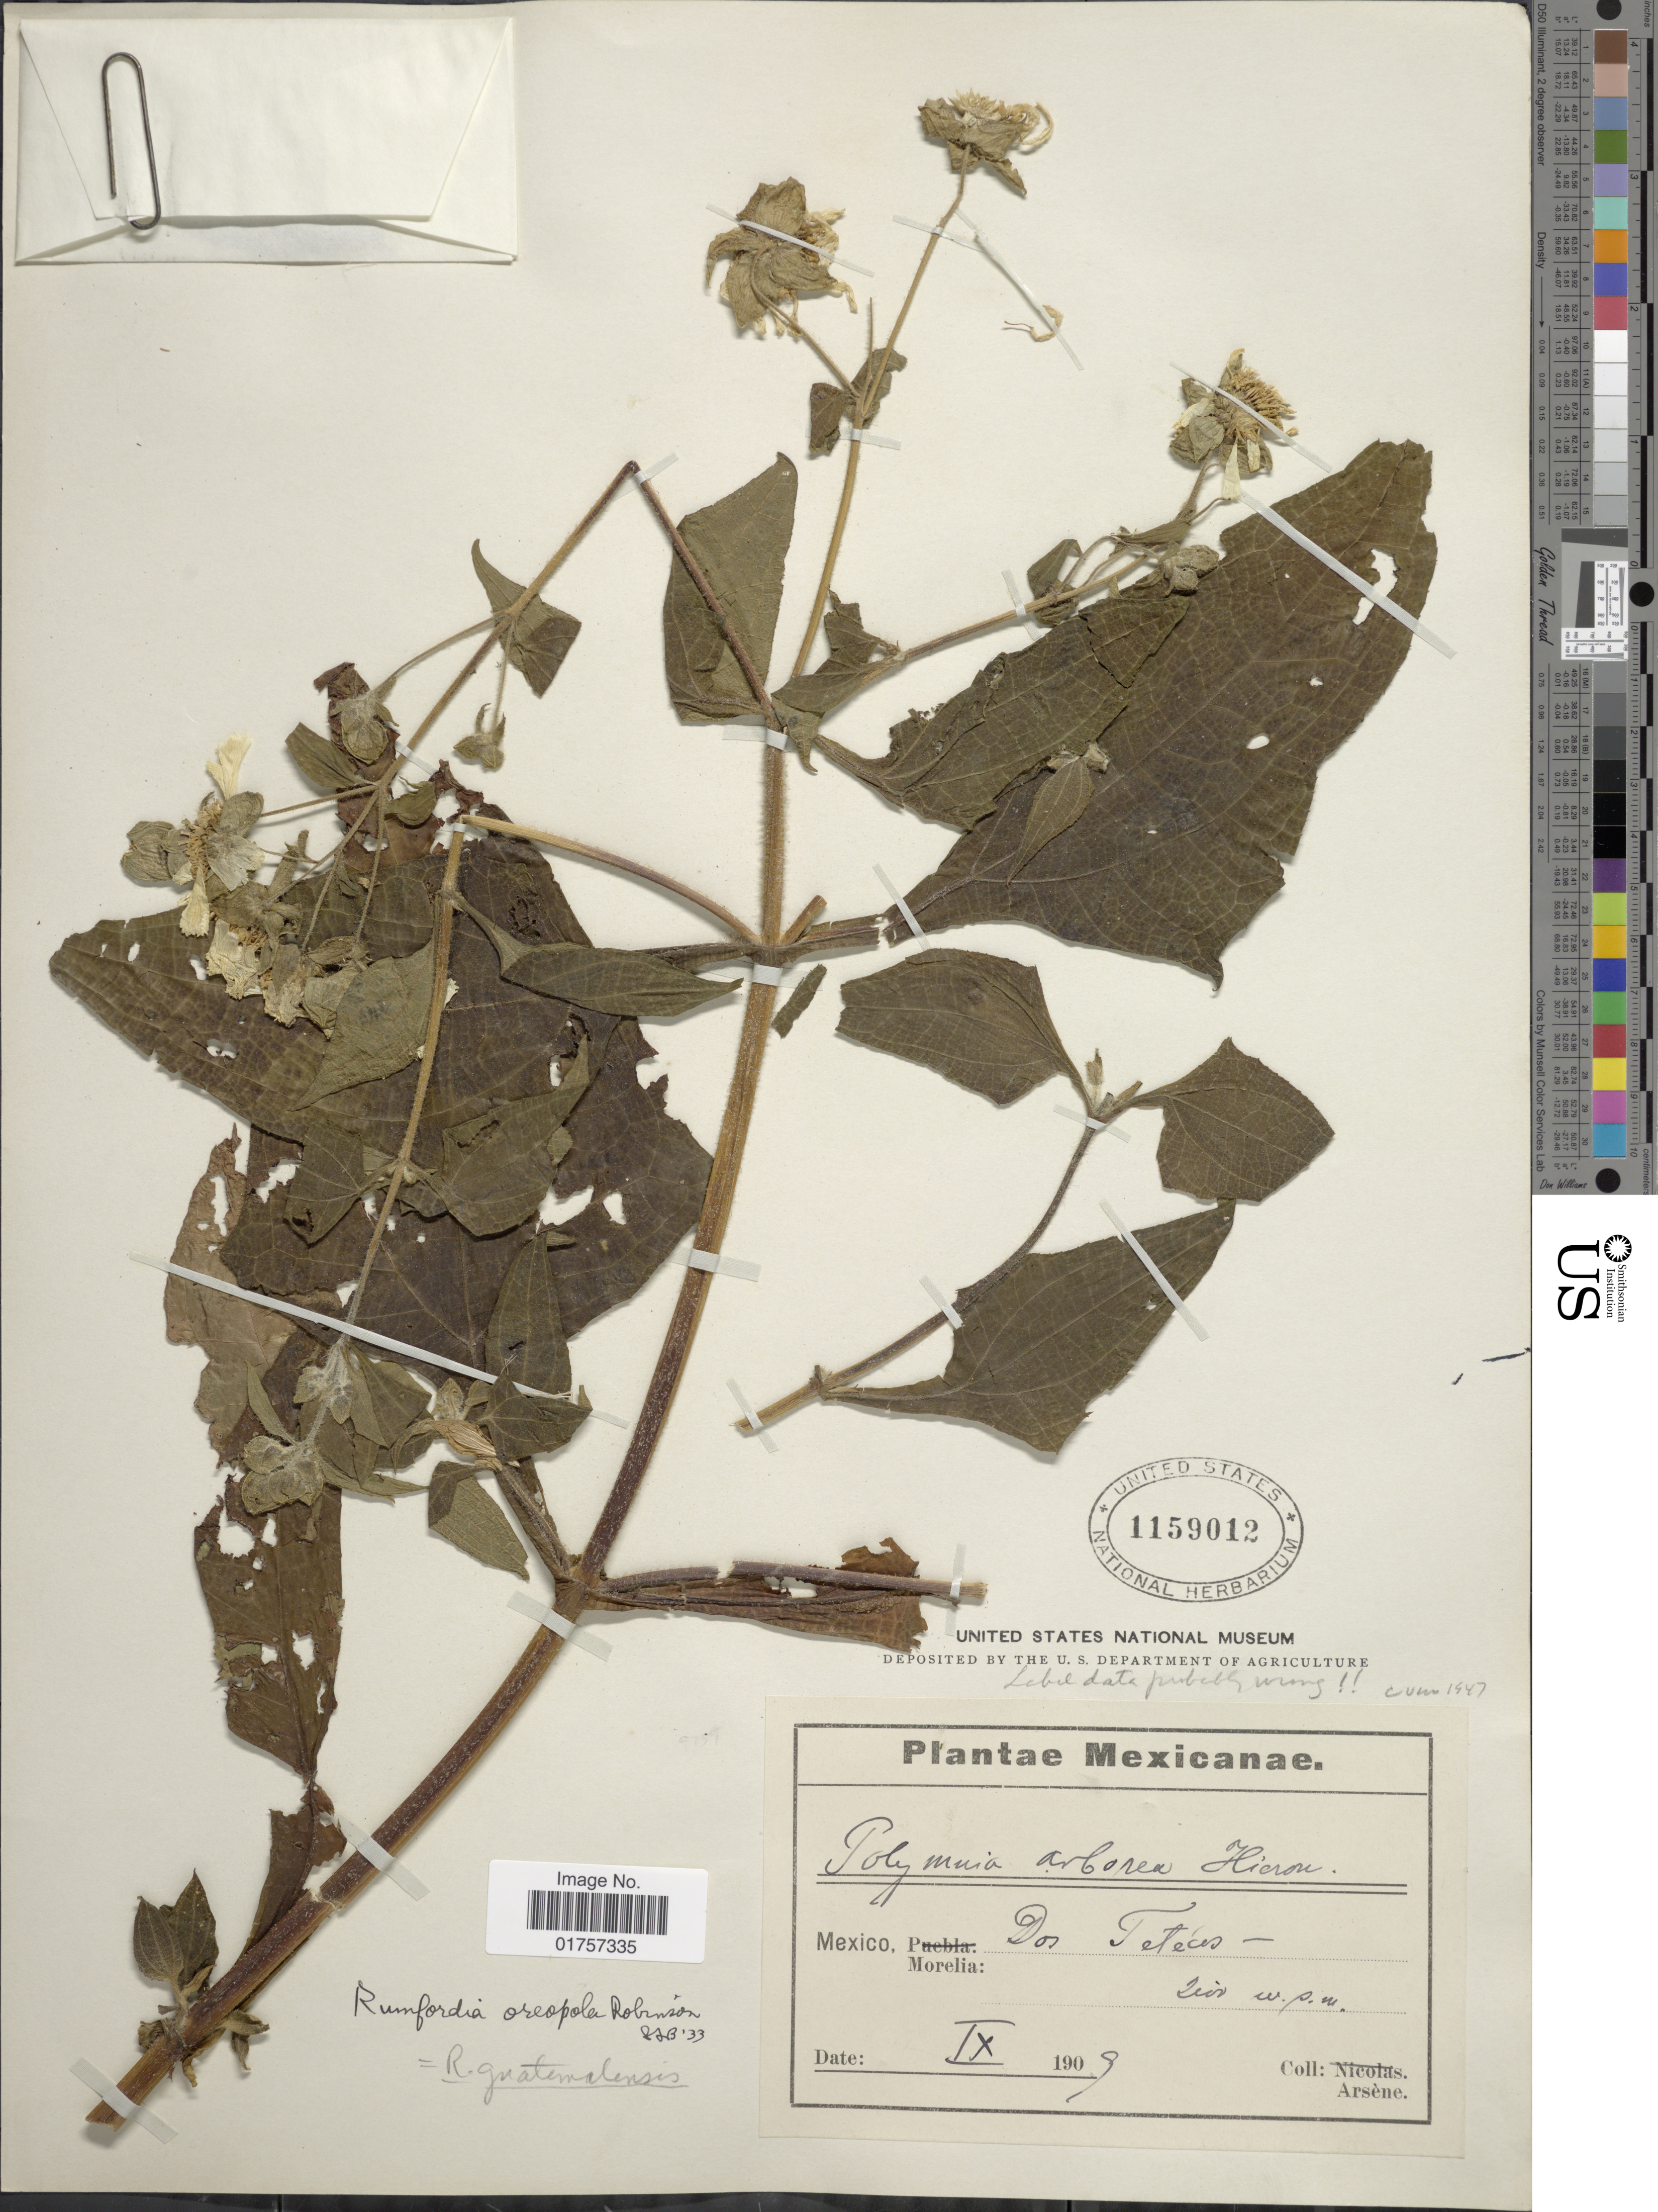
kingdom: Plantae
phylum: Tracheophyta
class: Magnoliopsida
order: Asterales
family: Asteraceae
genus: Rumfordia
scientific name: Rumfordia guatamalensis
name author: (Coult.) S.F. Blake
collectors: -- Arsène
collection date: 1909-09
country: Mexico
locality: Morelia: Dos Teteces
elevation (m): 2000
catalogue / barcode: US 1159012